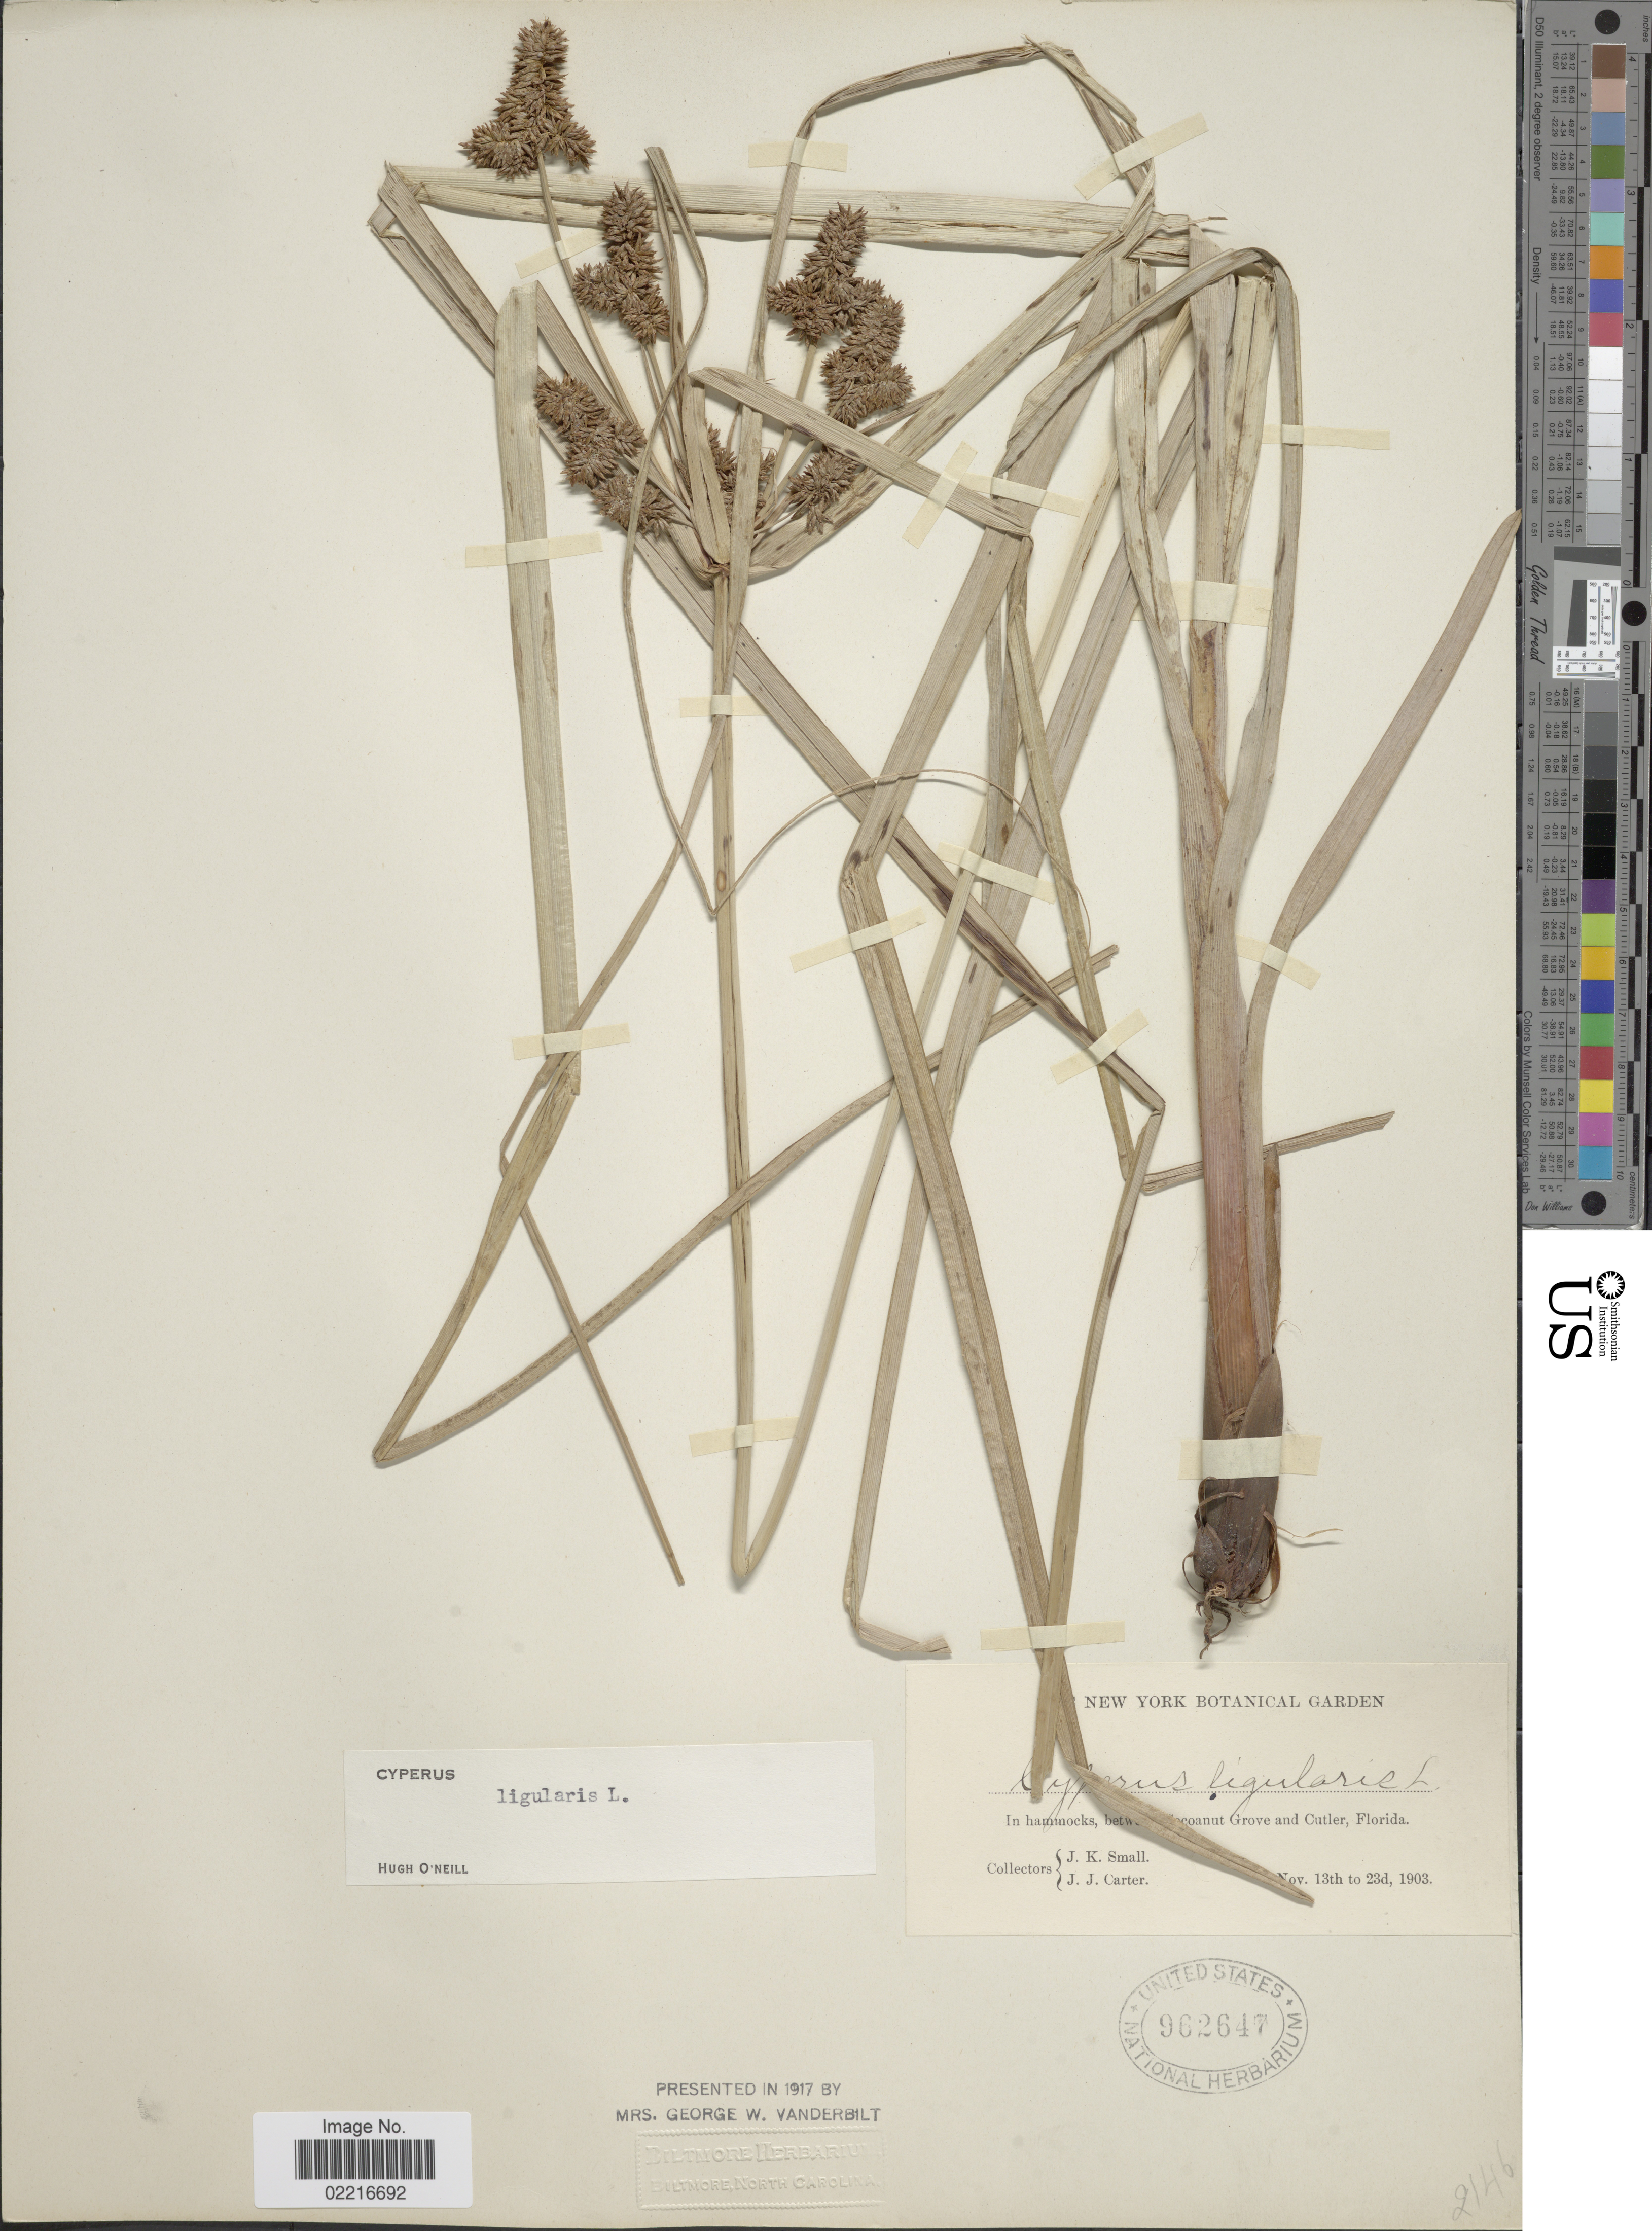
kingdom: Plantae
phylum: Tracheophyta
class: Liliopsida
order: Poales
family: Cyperaceae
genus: Cyperus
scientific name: Cyperus ligularis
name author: L.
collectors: J. K. Small & J. Carter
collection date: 1903-11-13/1903-11-23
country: United States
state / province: Florida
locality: In hammocks, between Cocoanut and Cutler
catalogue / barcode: US 962647